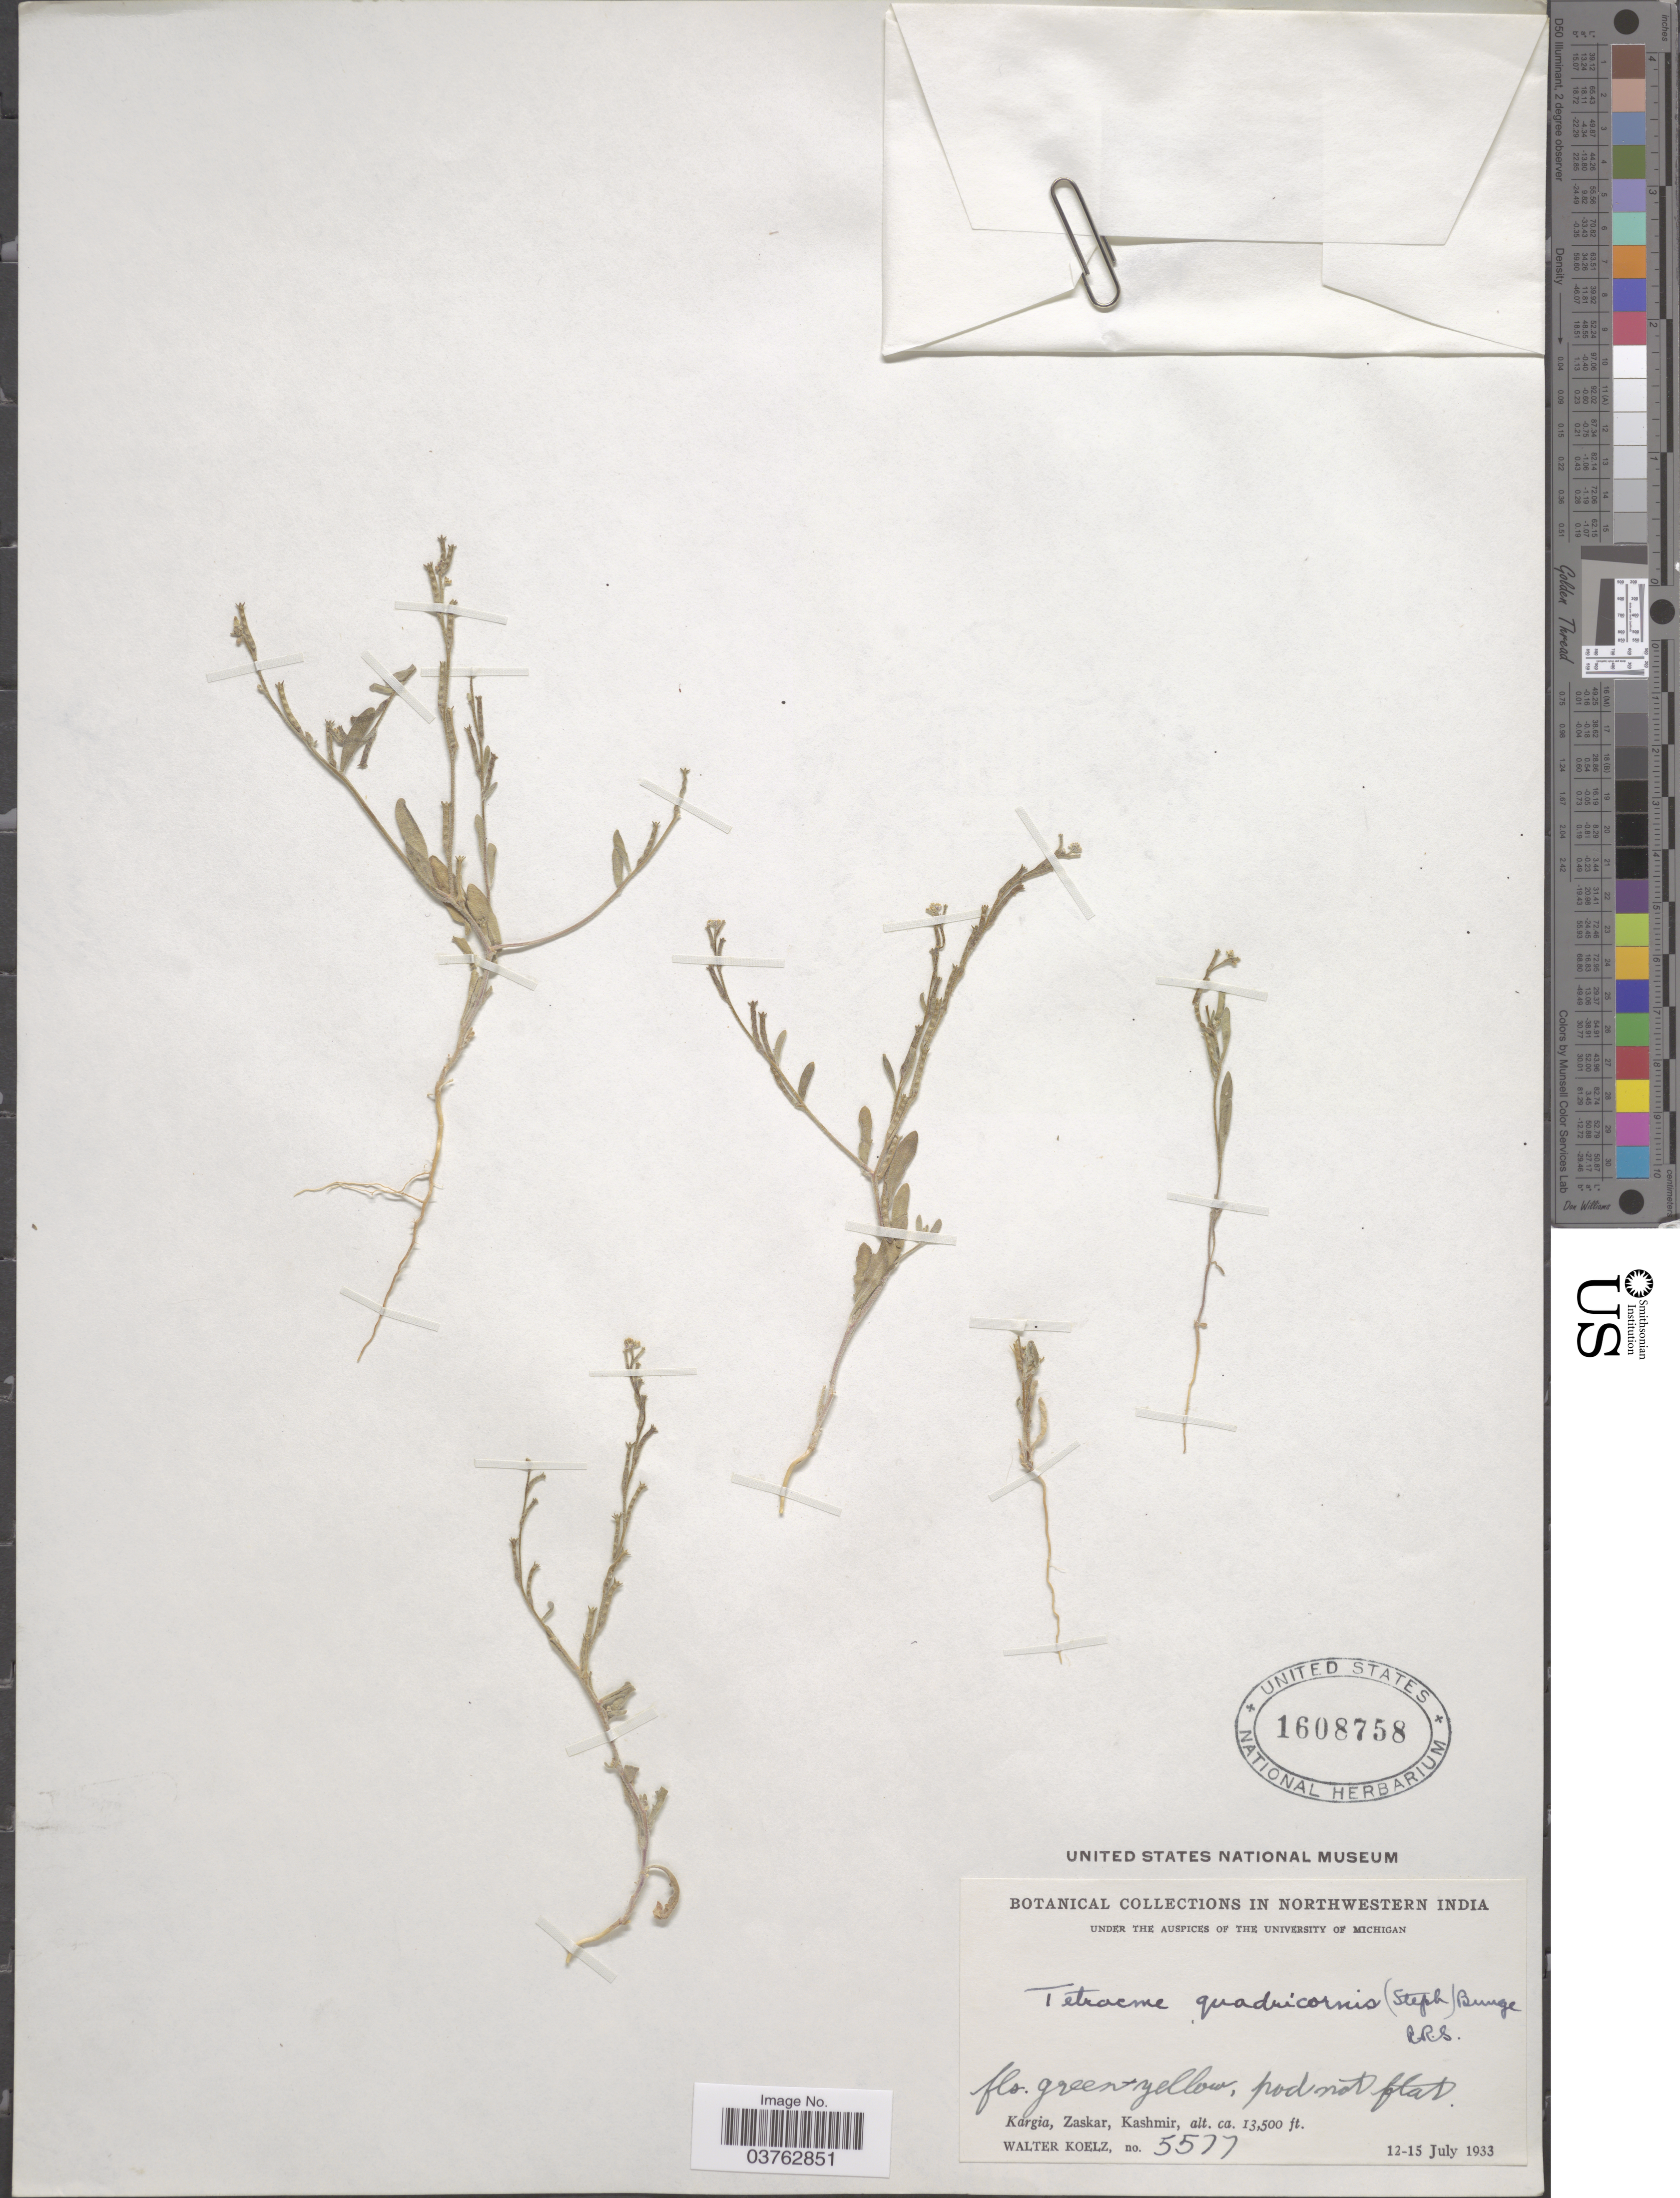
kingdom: Plantae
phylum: Tracheophyta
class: Magnoliopsida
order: Brassicales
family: Brassicaceae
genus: Tetracme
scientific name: Tetracme quadricornis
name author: (Steph. ex Willd.) Bunge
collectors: W. N. Koelz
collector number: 5577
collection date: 1933-07-12/1933-07-15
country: India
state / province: Jammu and Kashmir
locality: Northwestern India. Kargia, Zaskar, Kashmir.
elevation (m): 4115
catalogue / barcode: US 1608758